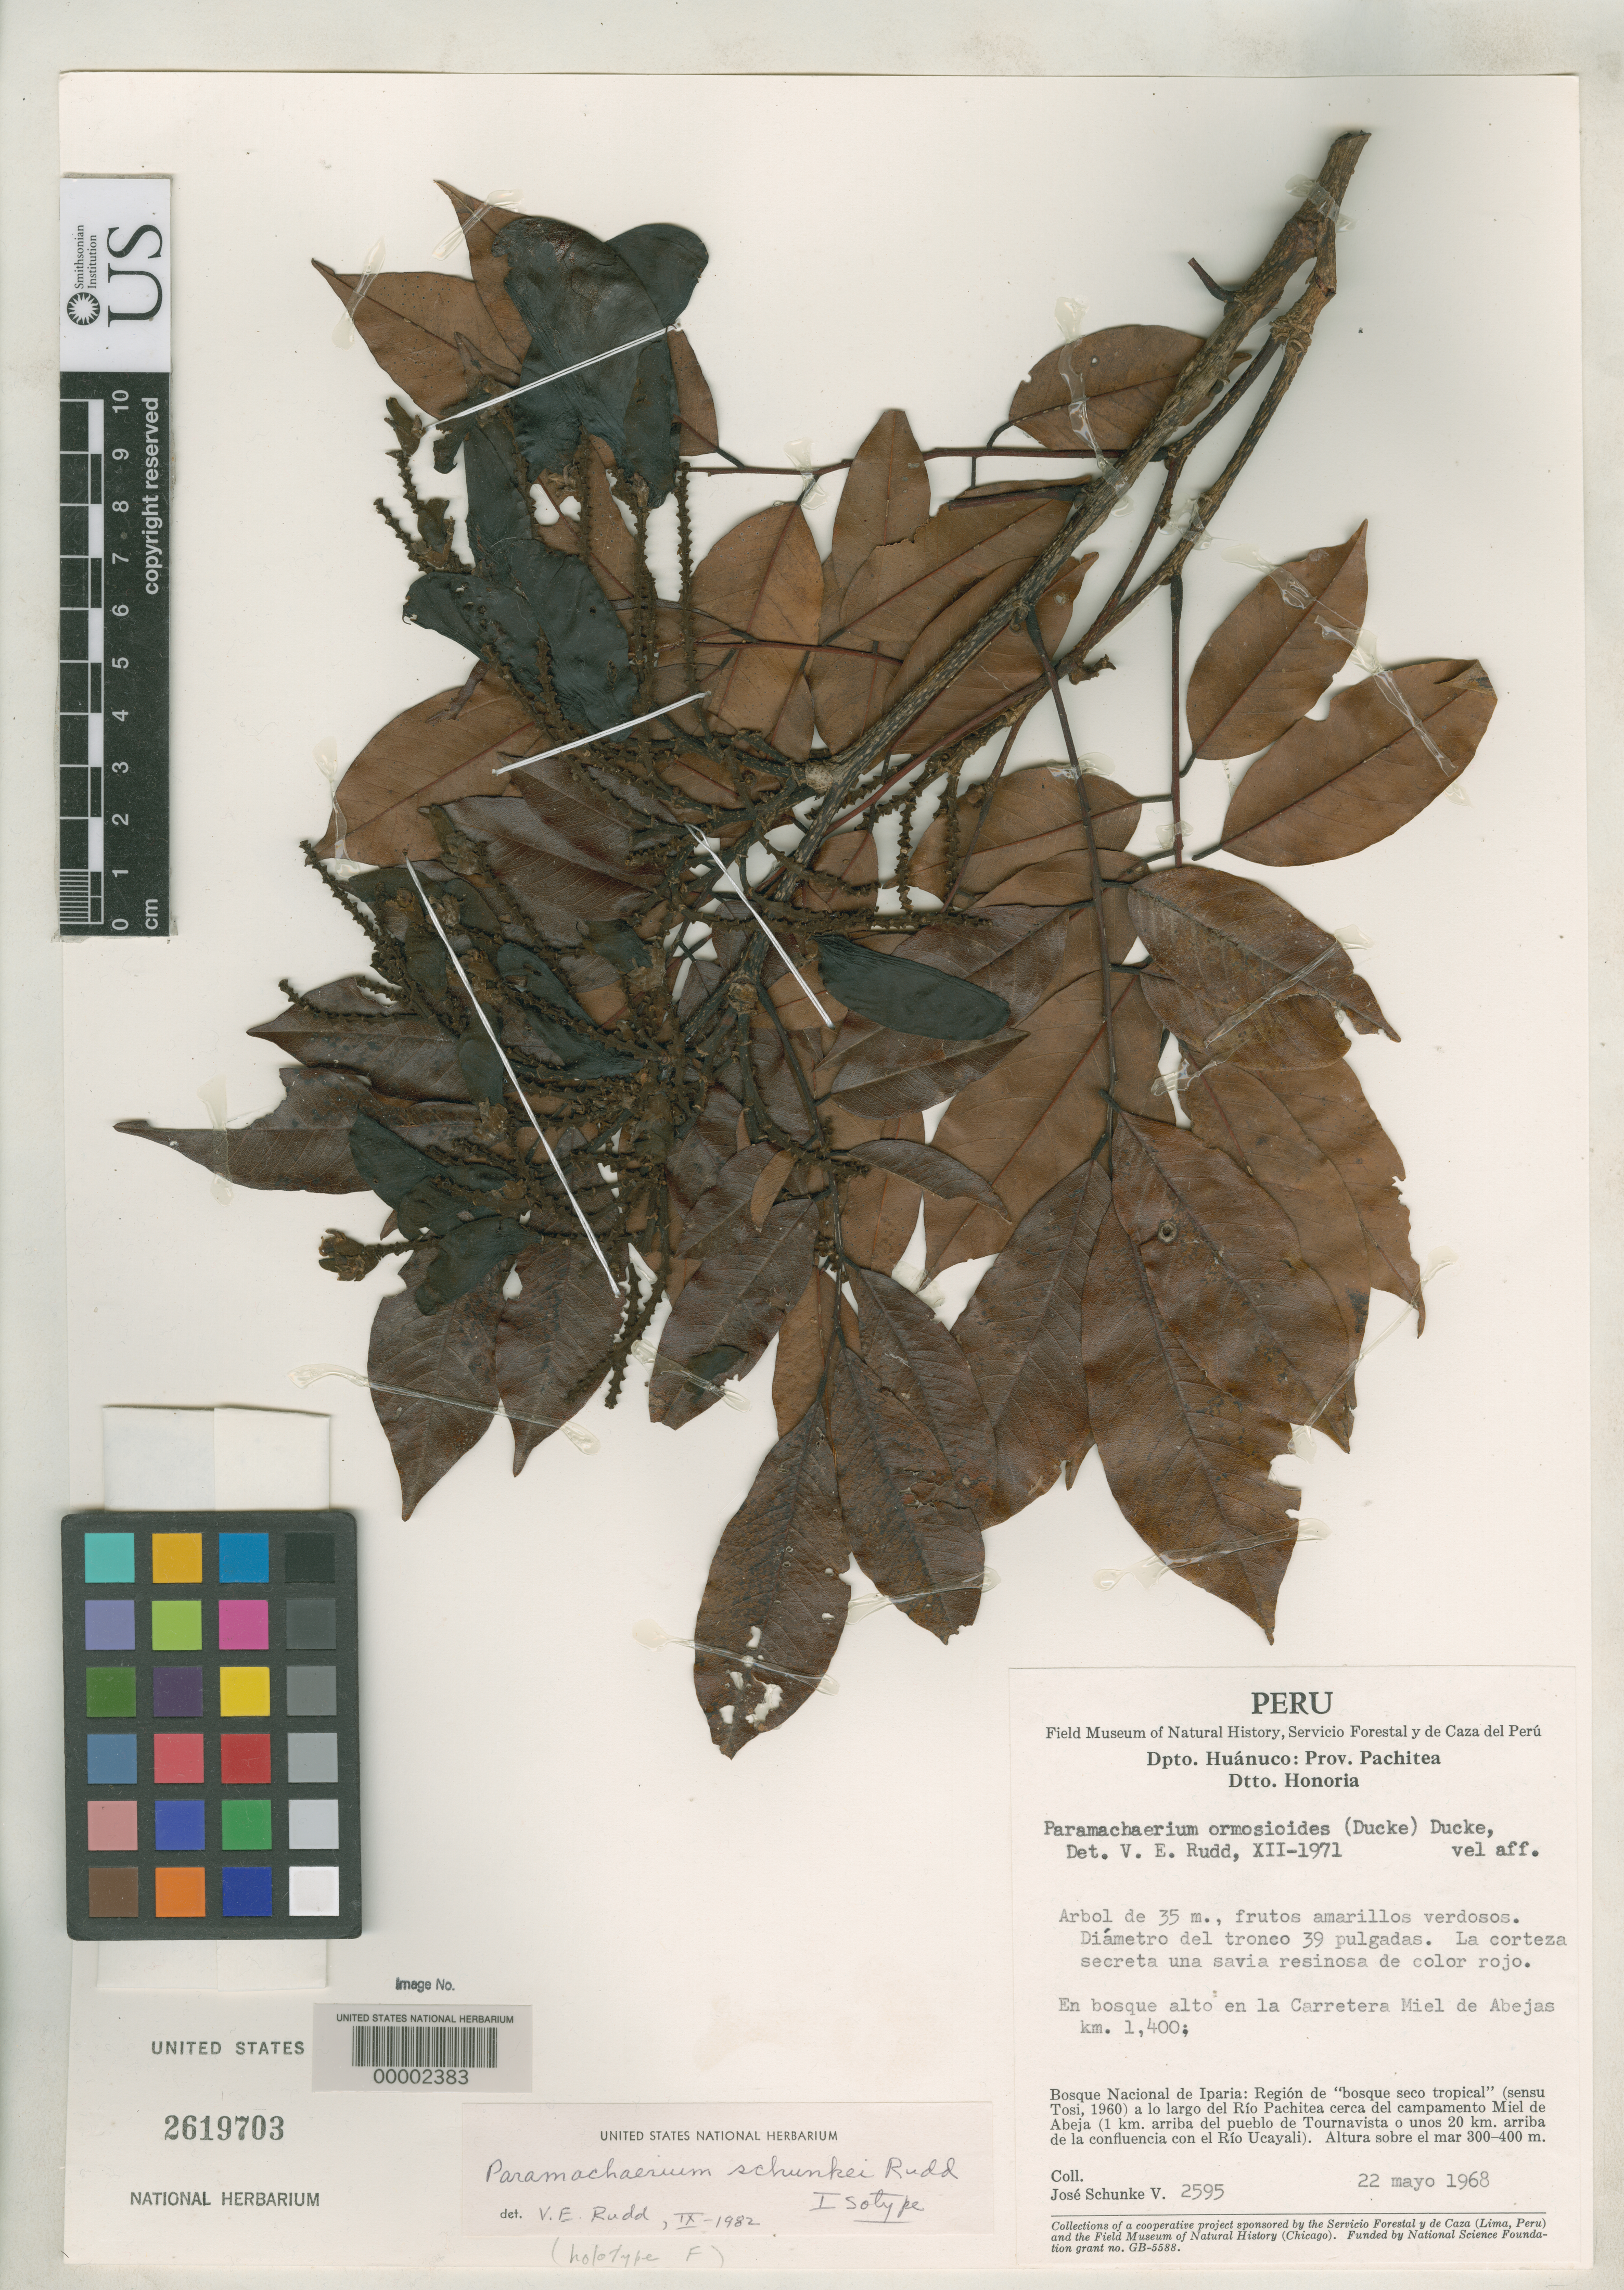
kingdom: Plantae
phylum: Tracheophyta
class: Magnoliopsida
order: Fabales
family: Fabaceae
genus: Paramachaerium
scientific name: Paramachaerium schunkei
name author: Rudd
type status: Isotype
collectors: J. Schunke Vigo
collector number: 2595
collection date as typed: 22 May 1968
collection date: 1968-05-22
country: Peru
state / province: Huánuco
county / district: Pachitea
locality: En bosque Alto en La carreter a miel de Abejas.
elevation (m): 1400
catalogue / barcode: US 2619703